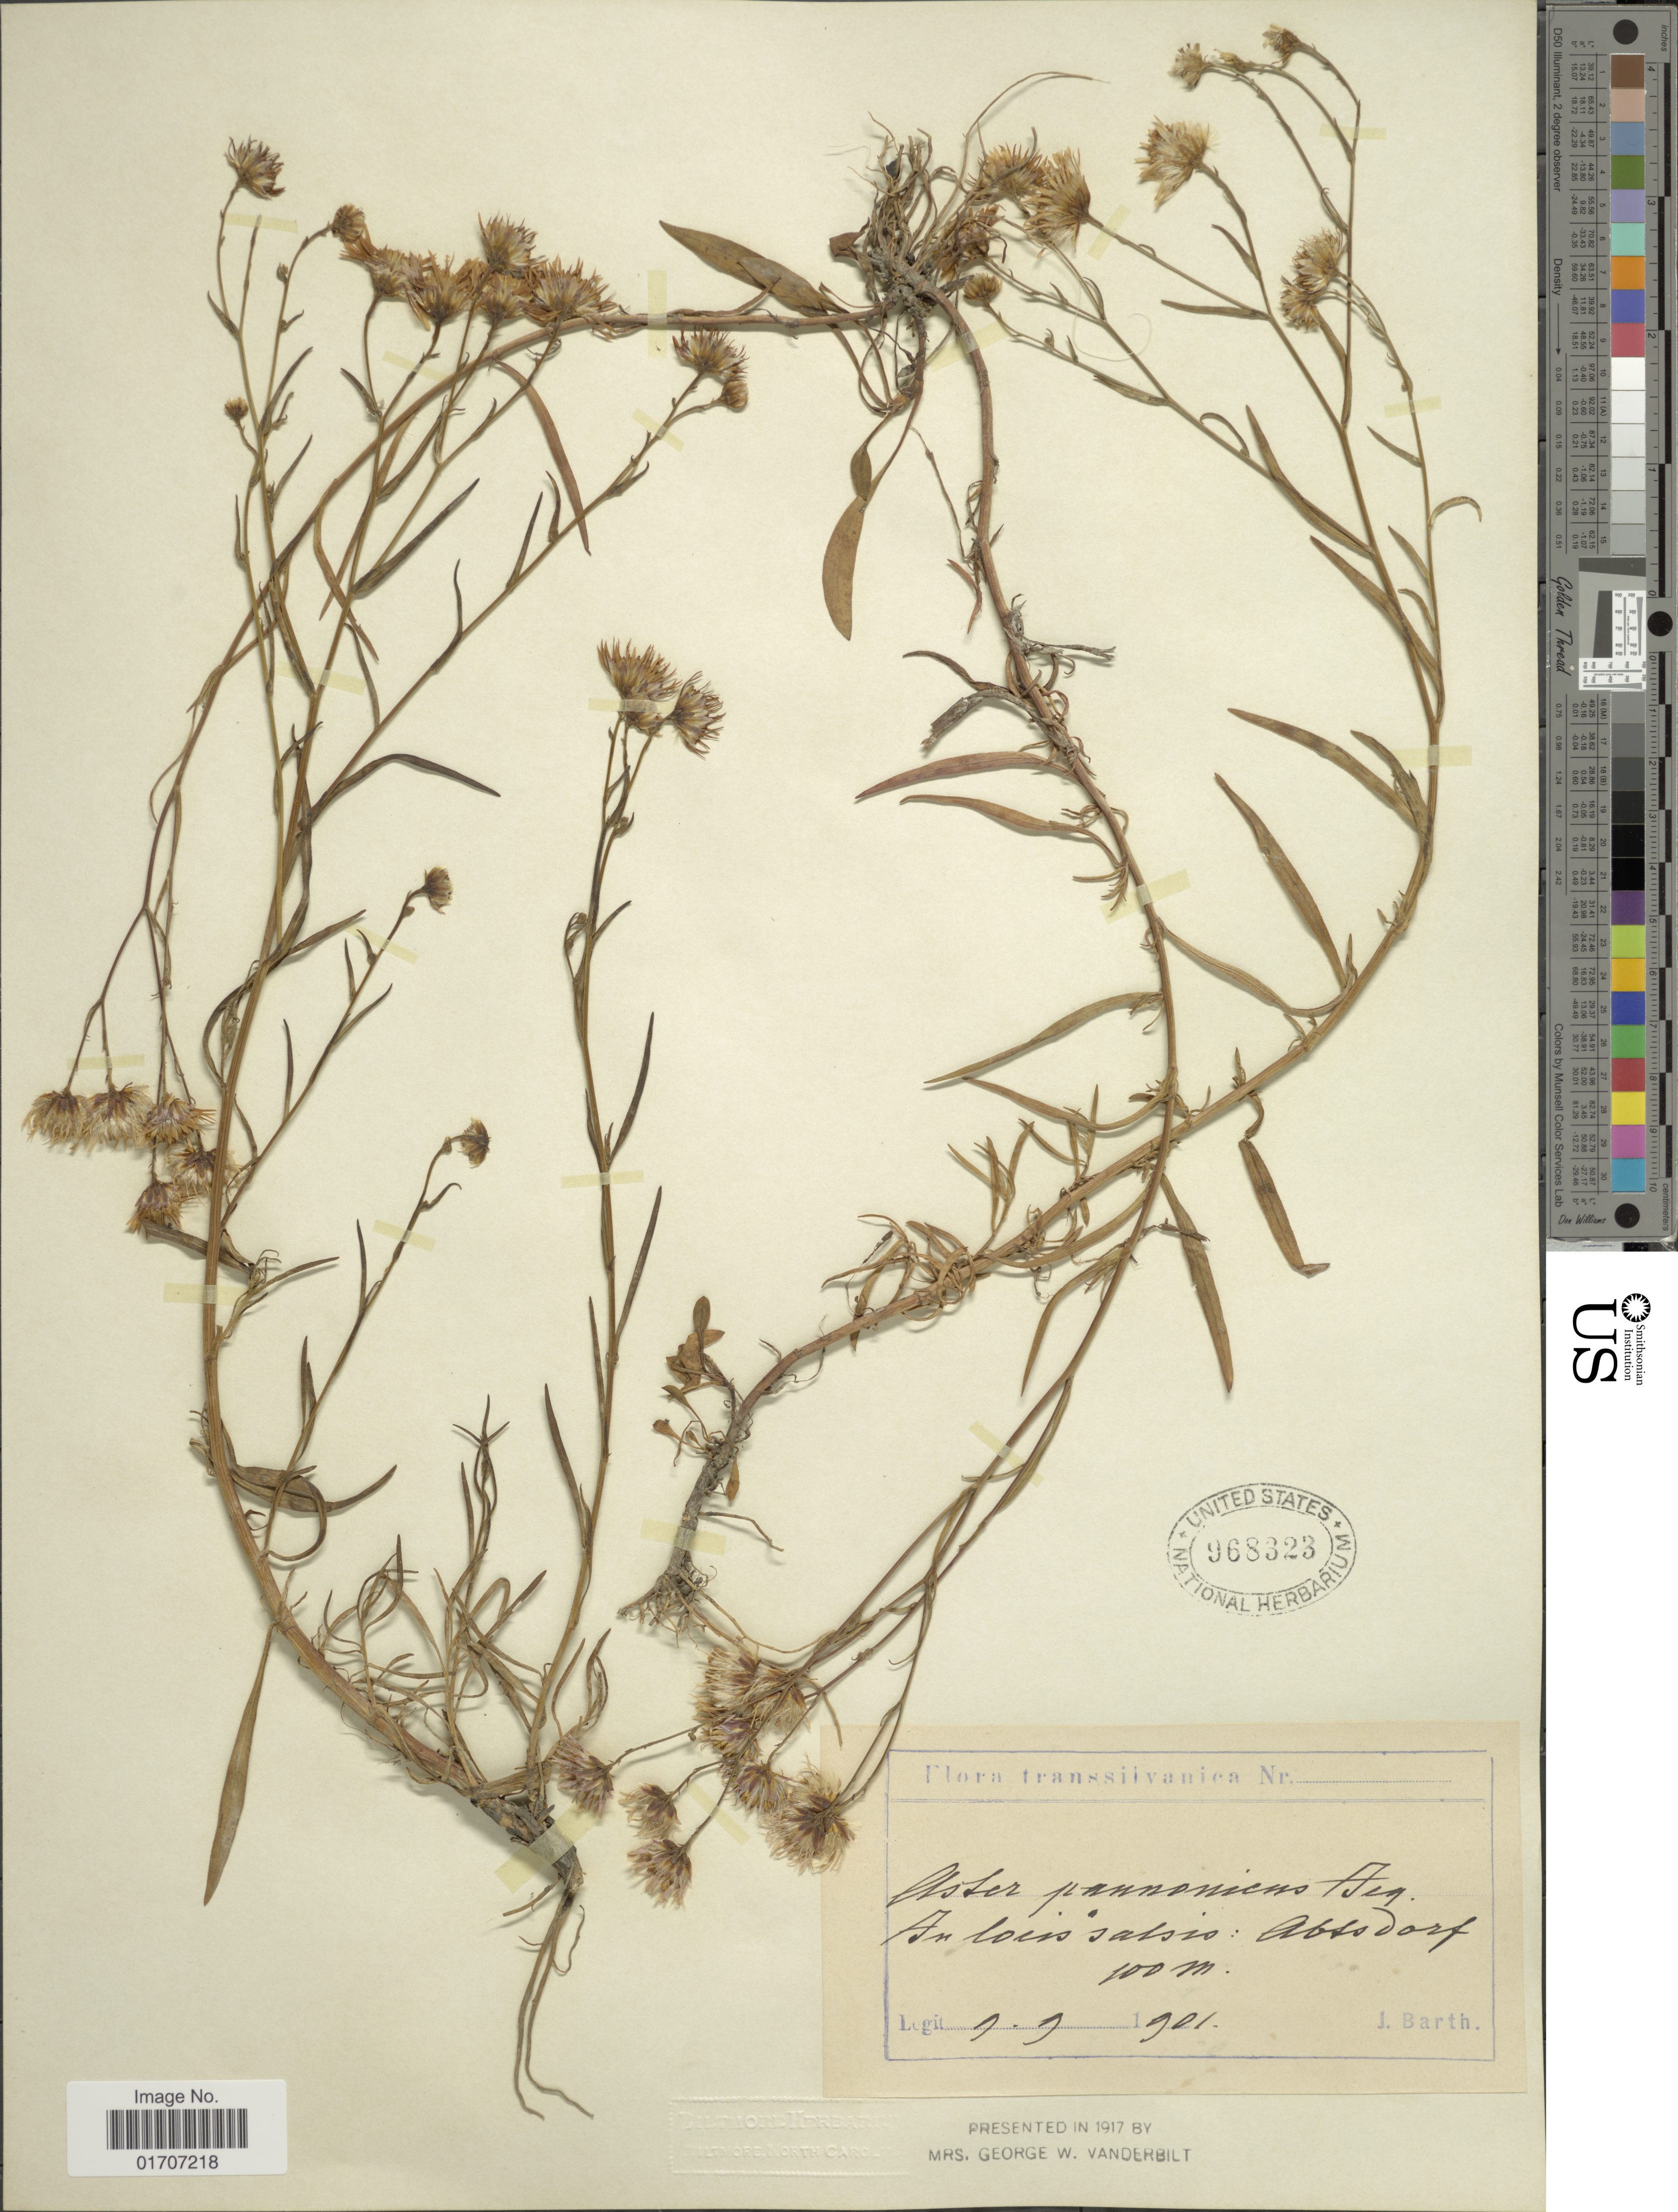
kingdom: Plantae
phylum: Tracheophyta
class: Magnoliopsida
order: Asterales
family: Asteraceae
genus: Tripolium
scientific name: Tripolium pannonicum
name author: (Jacq.) Dobrocz.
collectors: J. Barth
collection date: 1901-09-09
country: Austria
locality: Transsilvaniea, Am corns sabsis: Absdorf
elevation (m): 100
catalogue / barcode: US 968323